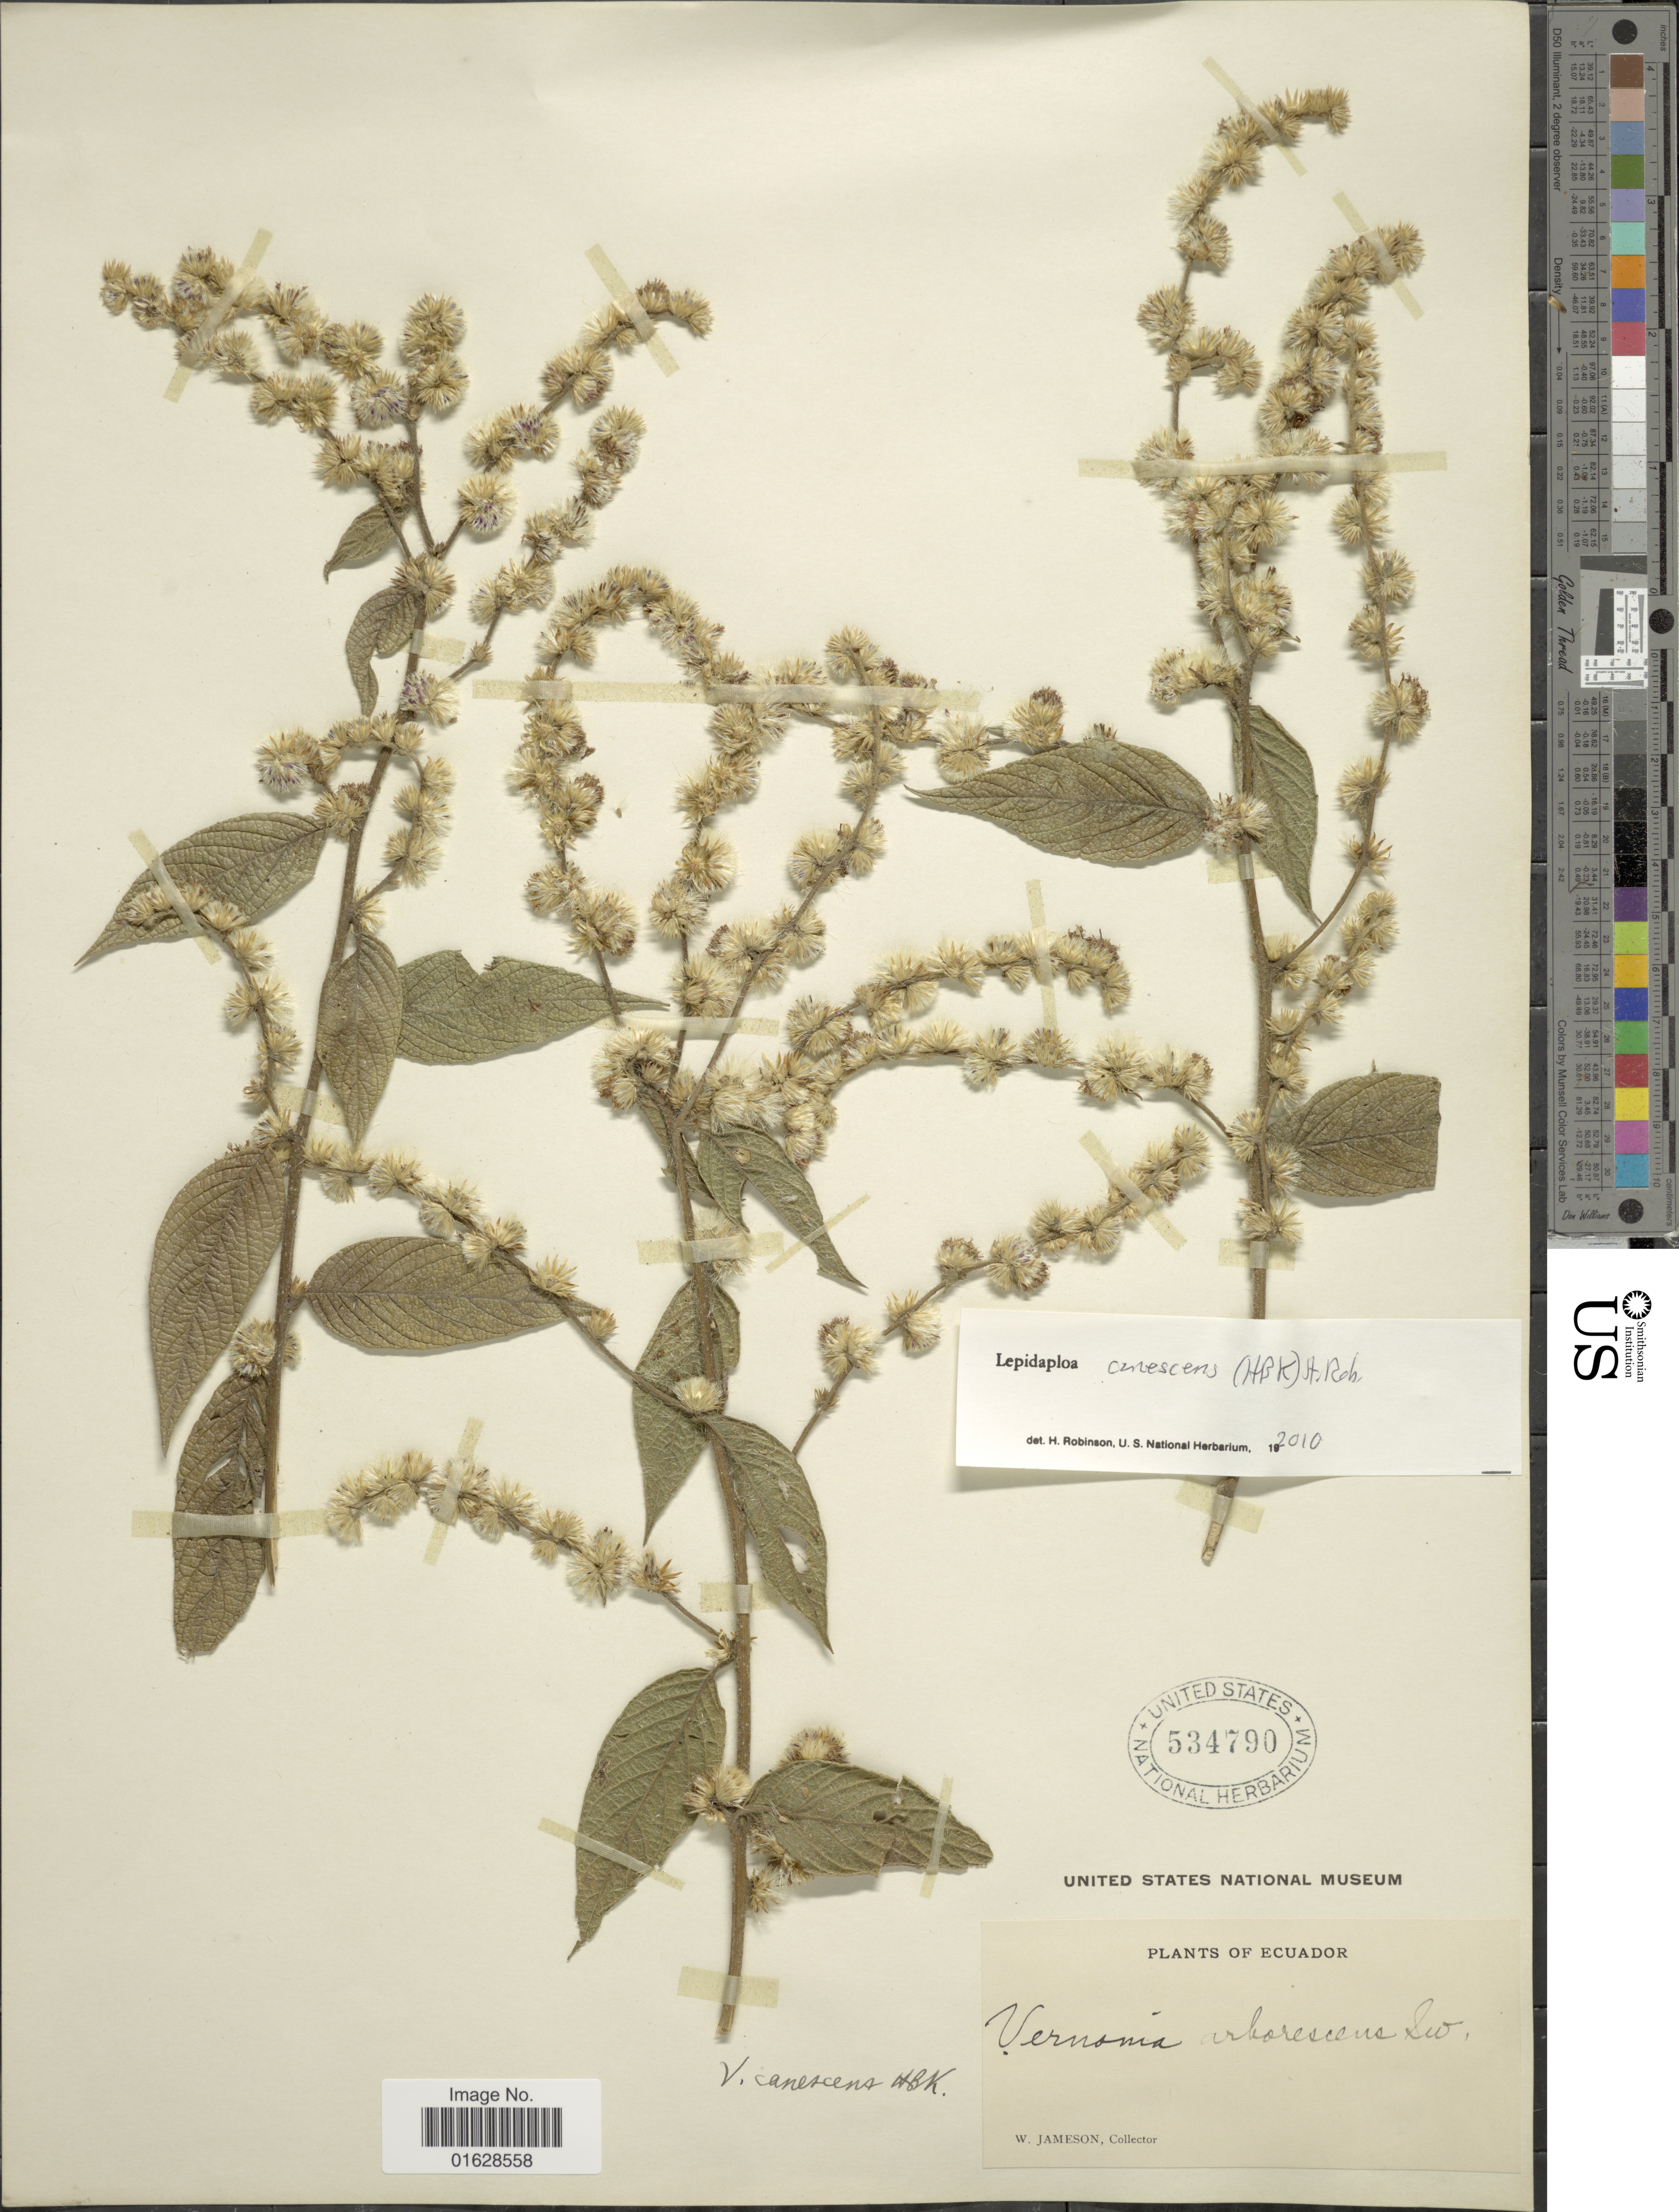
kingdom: Plantae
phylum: Tracheophyta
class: Magnoliopsida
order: Asterales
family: Asteraceae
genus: Lepidaploa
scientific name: Lepidaploa canescens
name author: (Kunth) H. Rob.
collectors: W. Jameson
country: Ecuador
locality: Ecuador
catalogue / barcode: US 534790